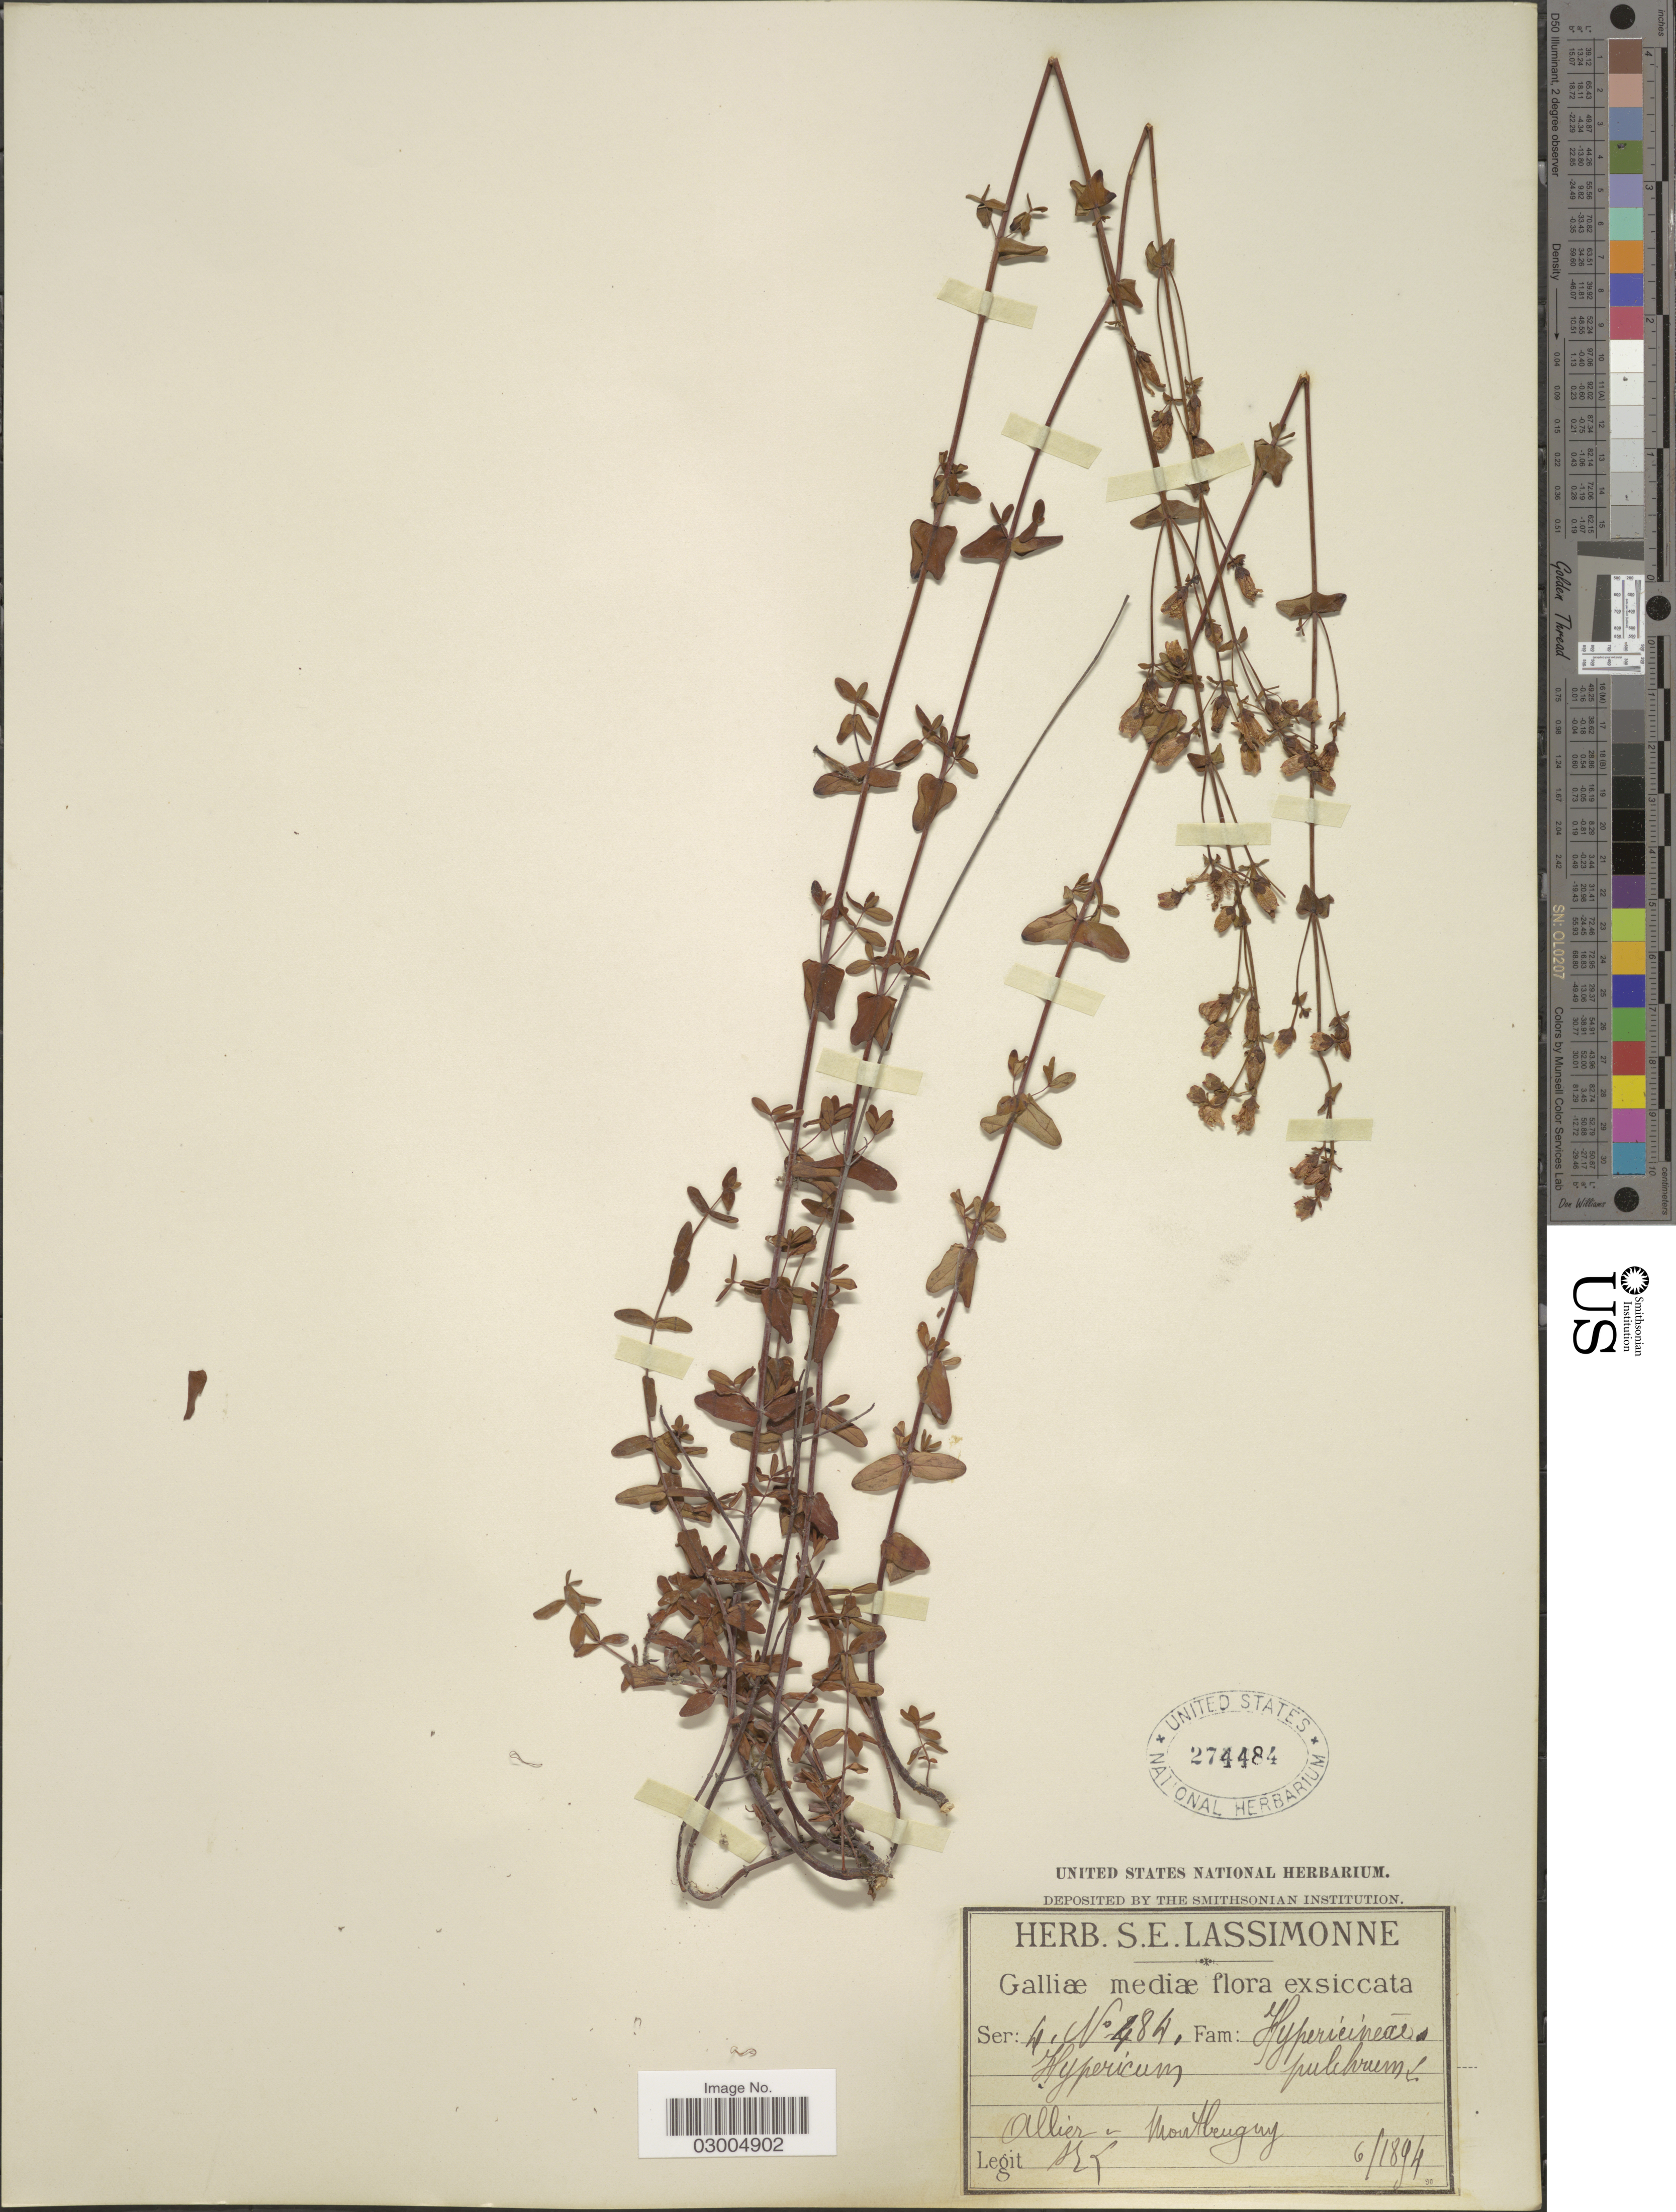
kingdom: Plantae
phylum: Tracheophyta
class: Magnoliopsida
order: Malpighiales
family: Hypericaceae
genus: Hypericum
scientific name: Hypericum pulchrum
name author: L.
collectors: Ex Herb. S. E. Lassimonne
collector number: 484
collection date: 1894-06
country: France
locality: Allier Montbeugny.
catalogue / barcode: US 274484